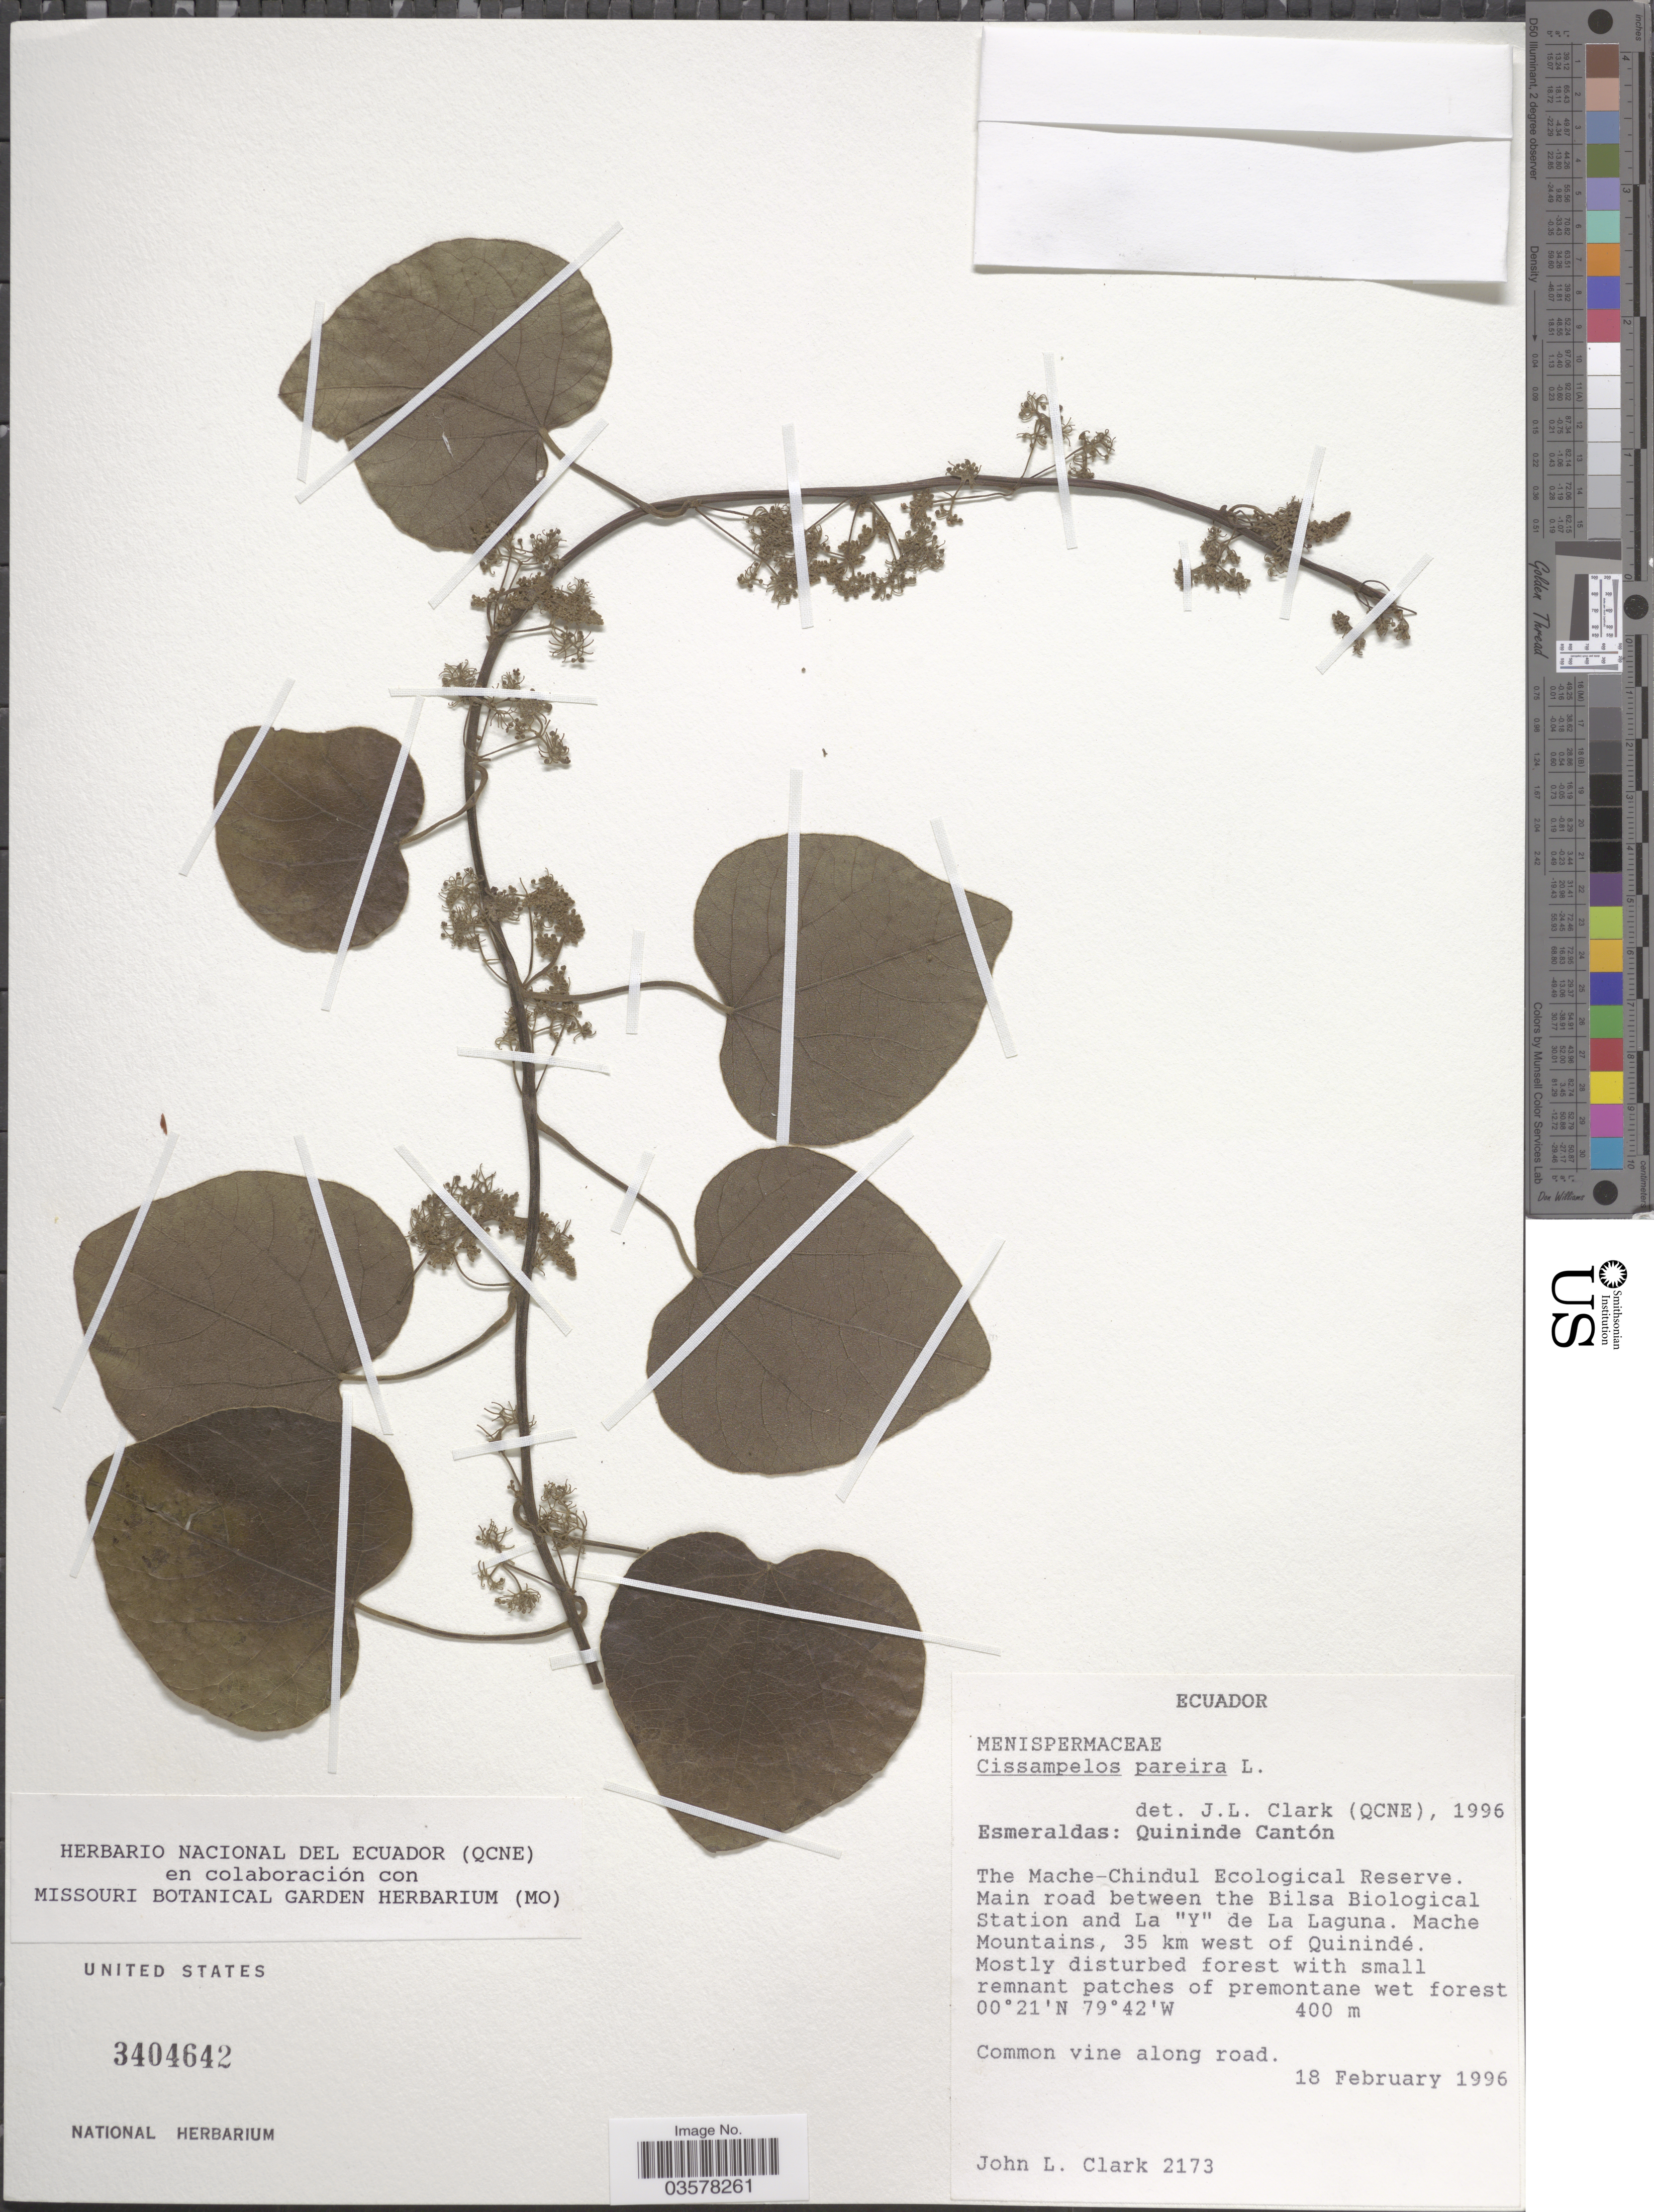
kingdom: Plantae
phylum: Tracheophyta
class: Magnoliopsida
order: Ranunculales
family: Menispermaceae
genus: Cissampelos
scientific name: Cissampelos pareira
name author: L.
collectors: J. L. Clark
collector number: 2173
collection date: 1996-02-18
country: Ecuador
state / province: Esmeraldas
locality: Quininde Cantón. The Mache-Chindul Ecological Reserve. Main road between the Bilsa Biological Station and La "Y" de La Laguna. Mache Mountains, 35 km west of Quinindé.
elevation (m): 400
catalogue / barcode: US 3404642